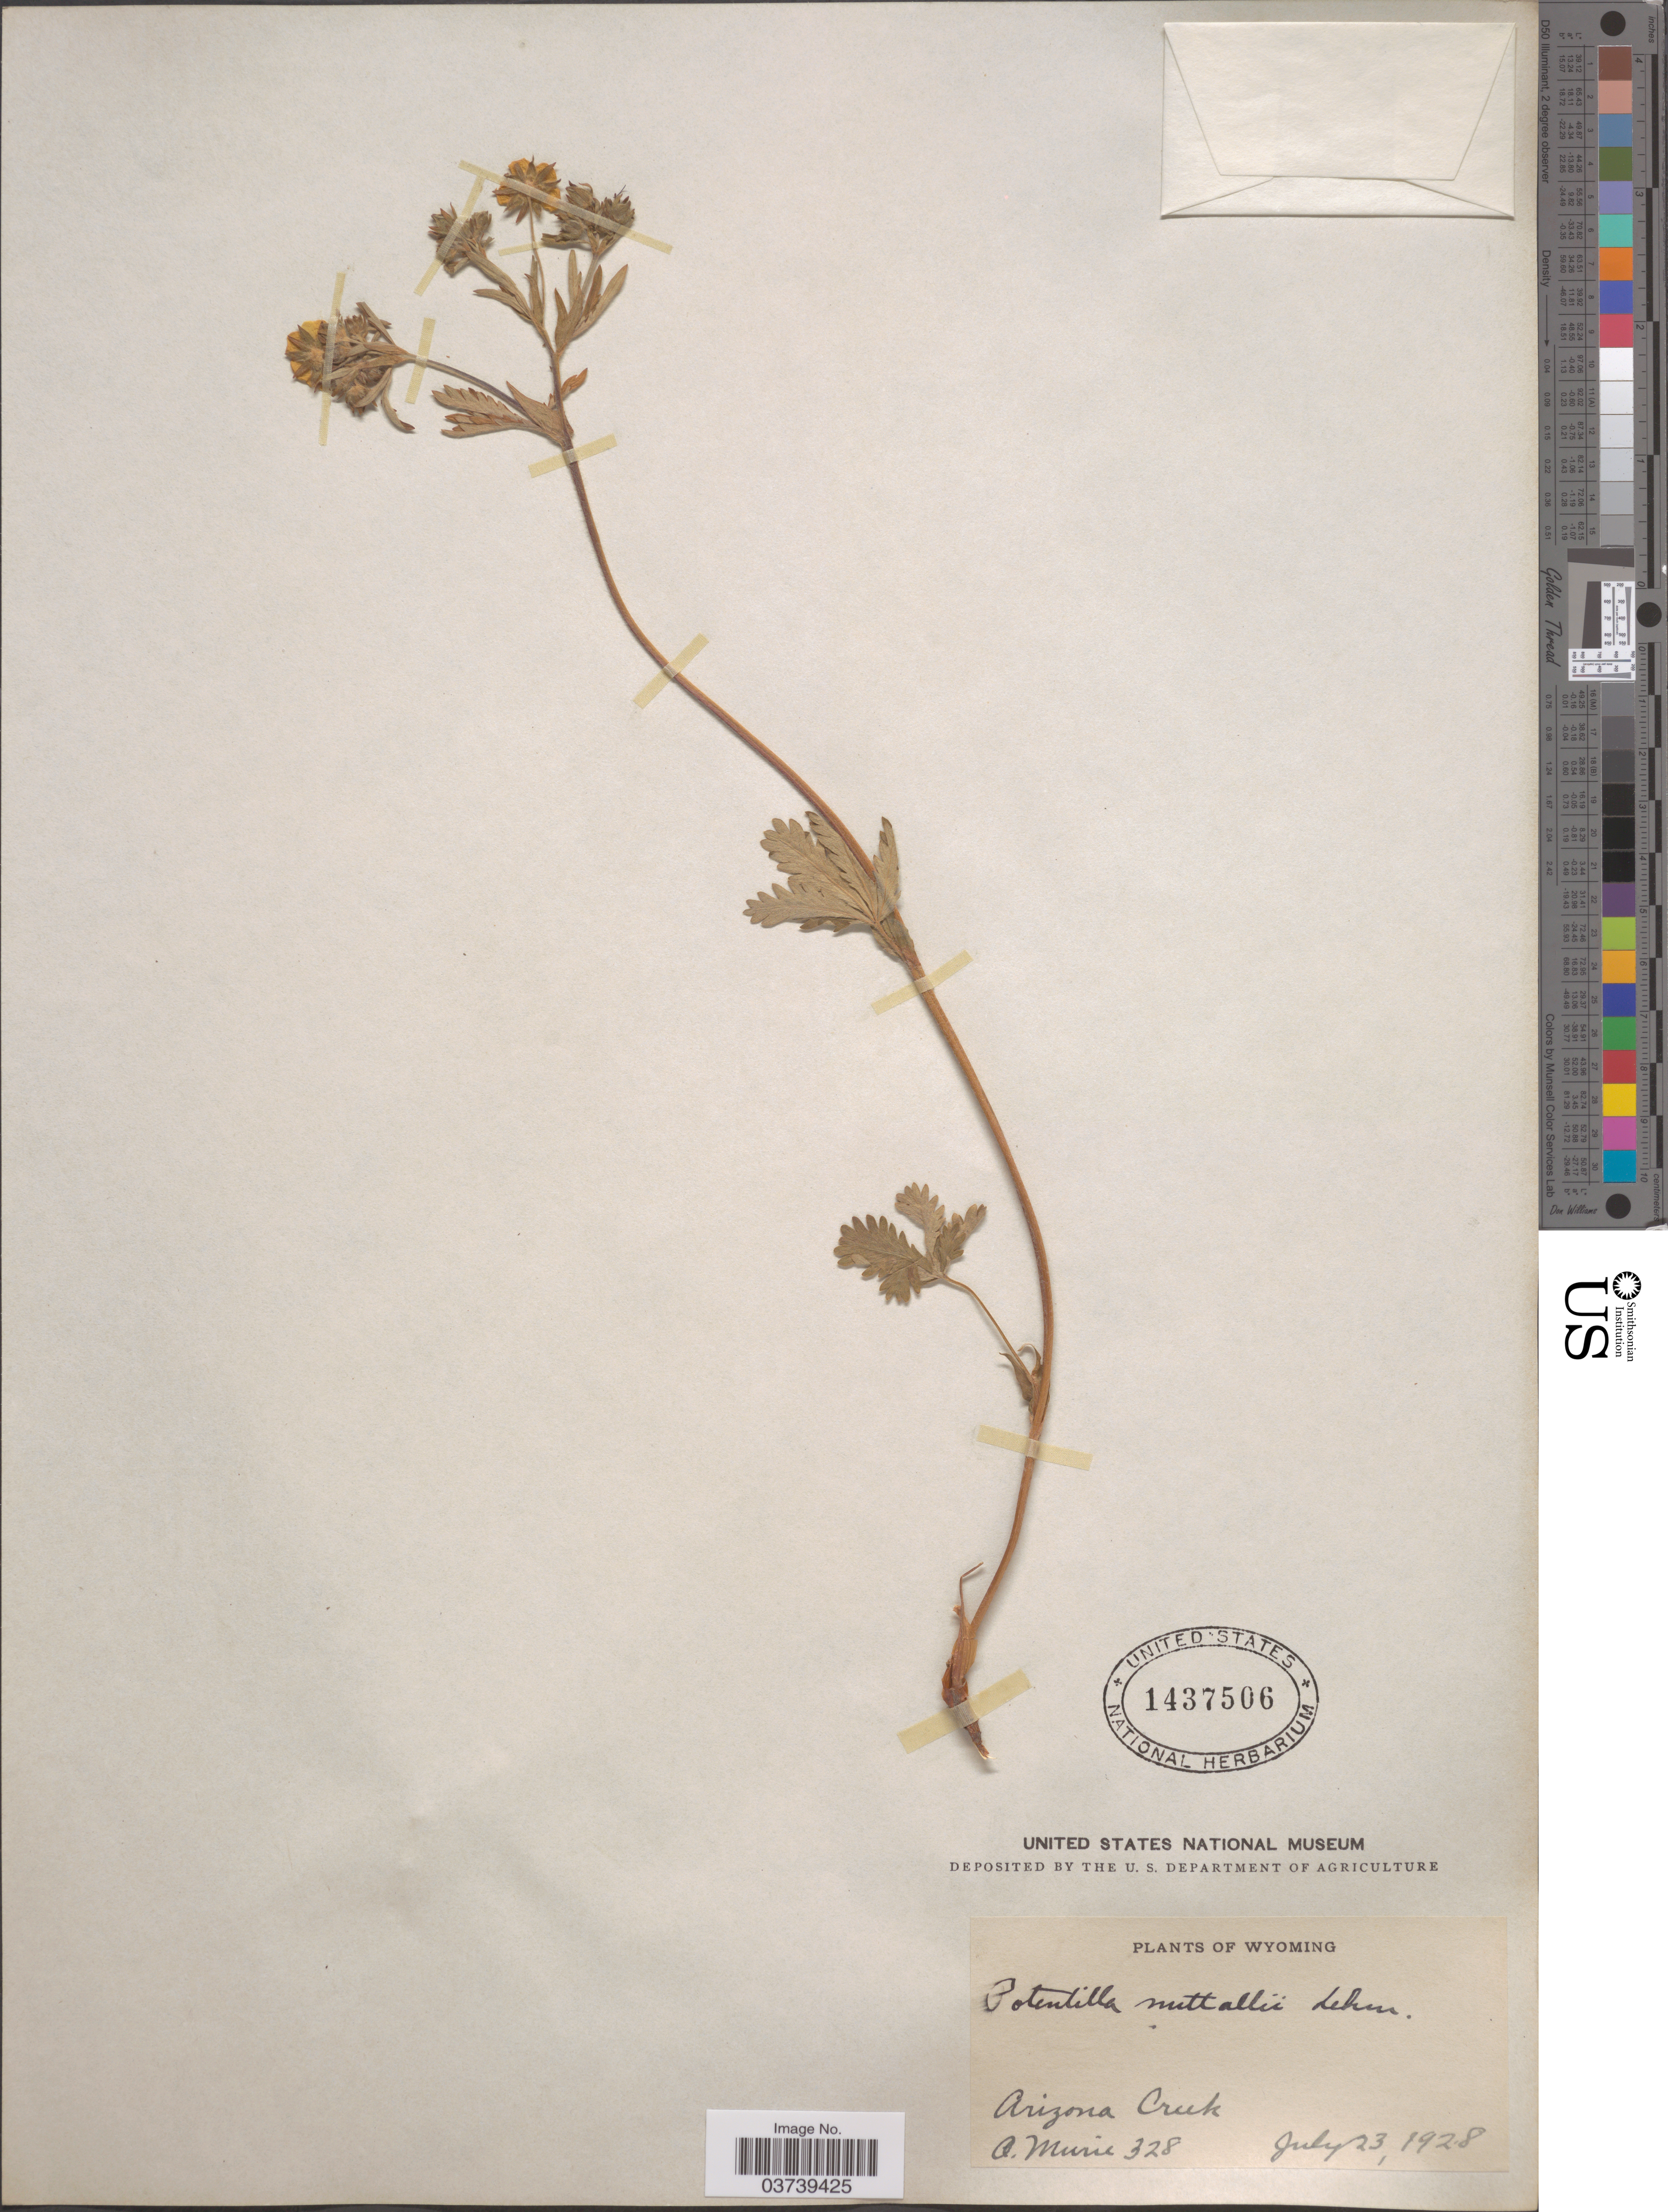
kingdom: Plantae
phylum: Tracheophyta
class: Magnoliopsida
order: Rosales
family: Rosaceae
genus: Potentilla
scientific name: Potentilla gracilis var. fastigiata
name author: (Nutt.) S. Watson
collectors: A. Murie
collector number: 328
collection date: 1928-07-23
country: United States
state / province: Wyoming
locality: Arizona Creek.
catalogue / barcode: US 1437506